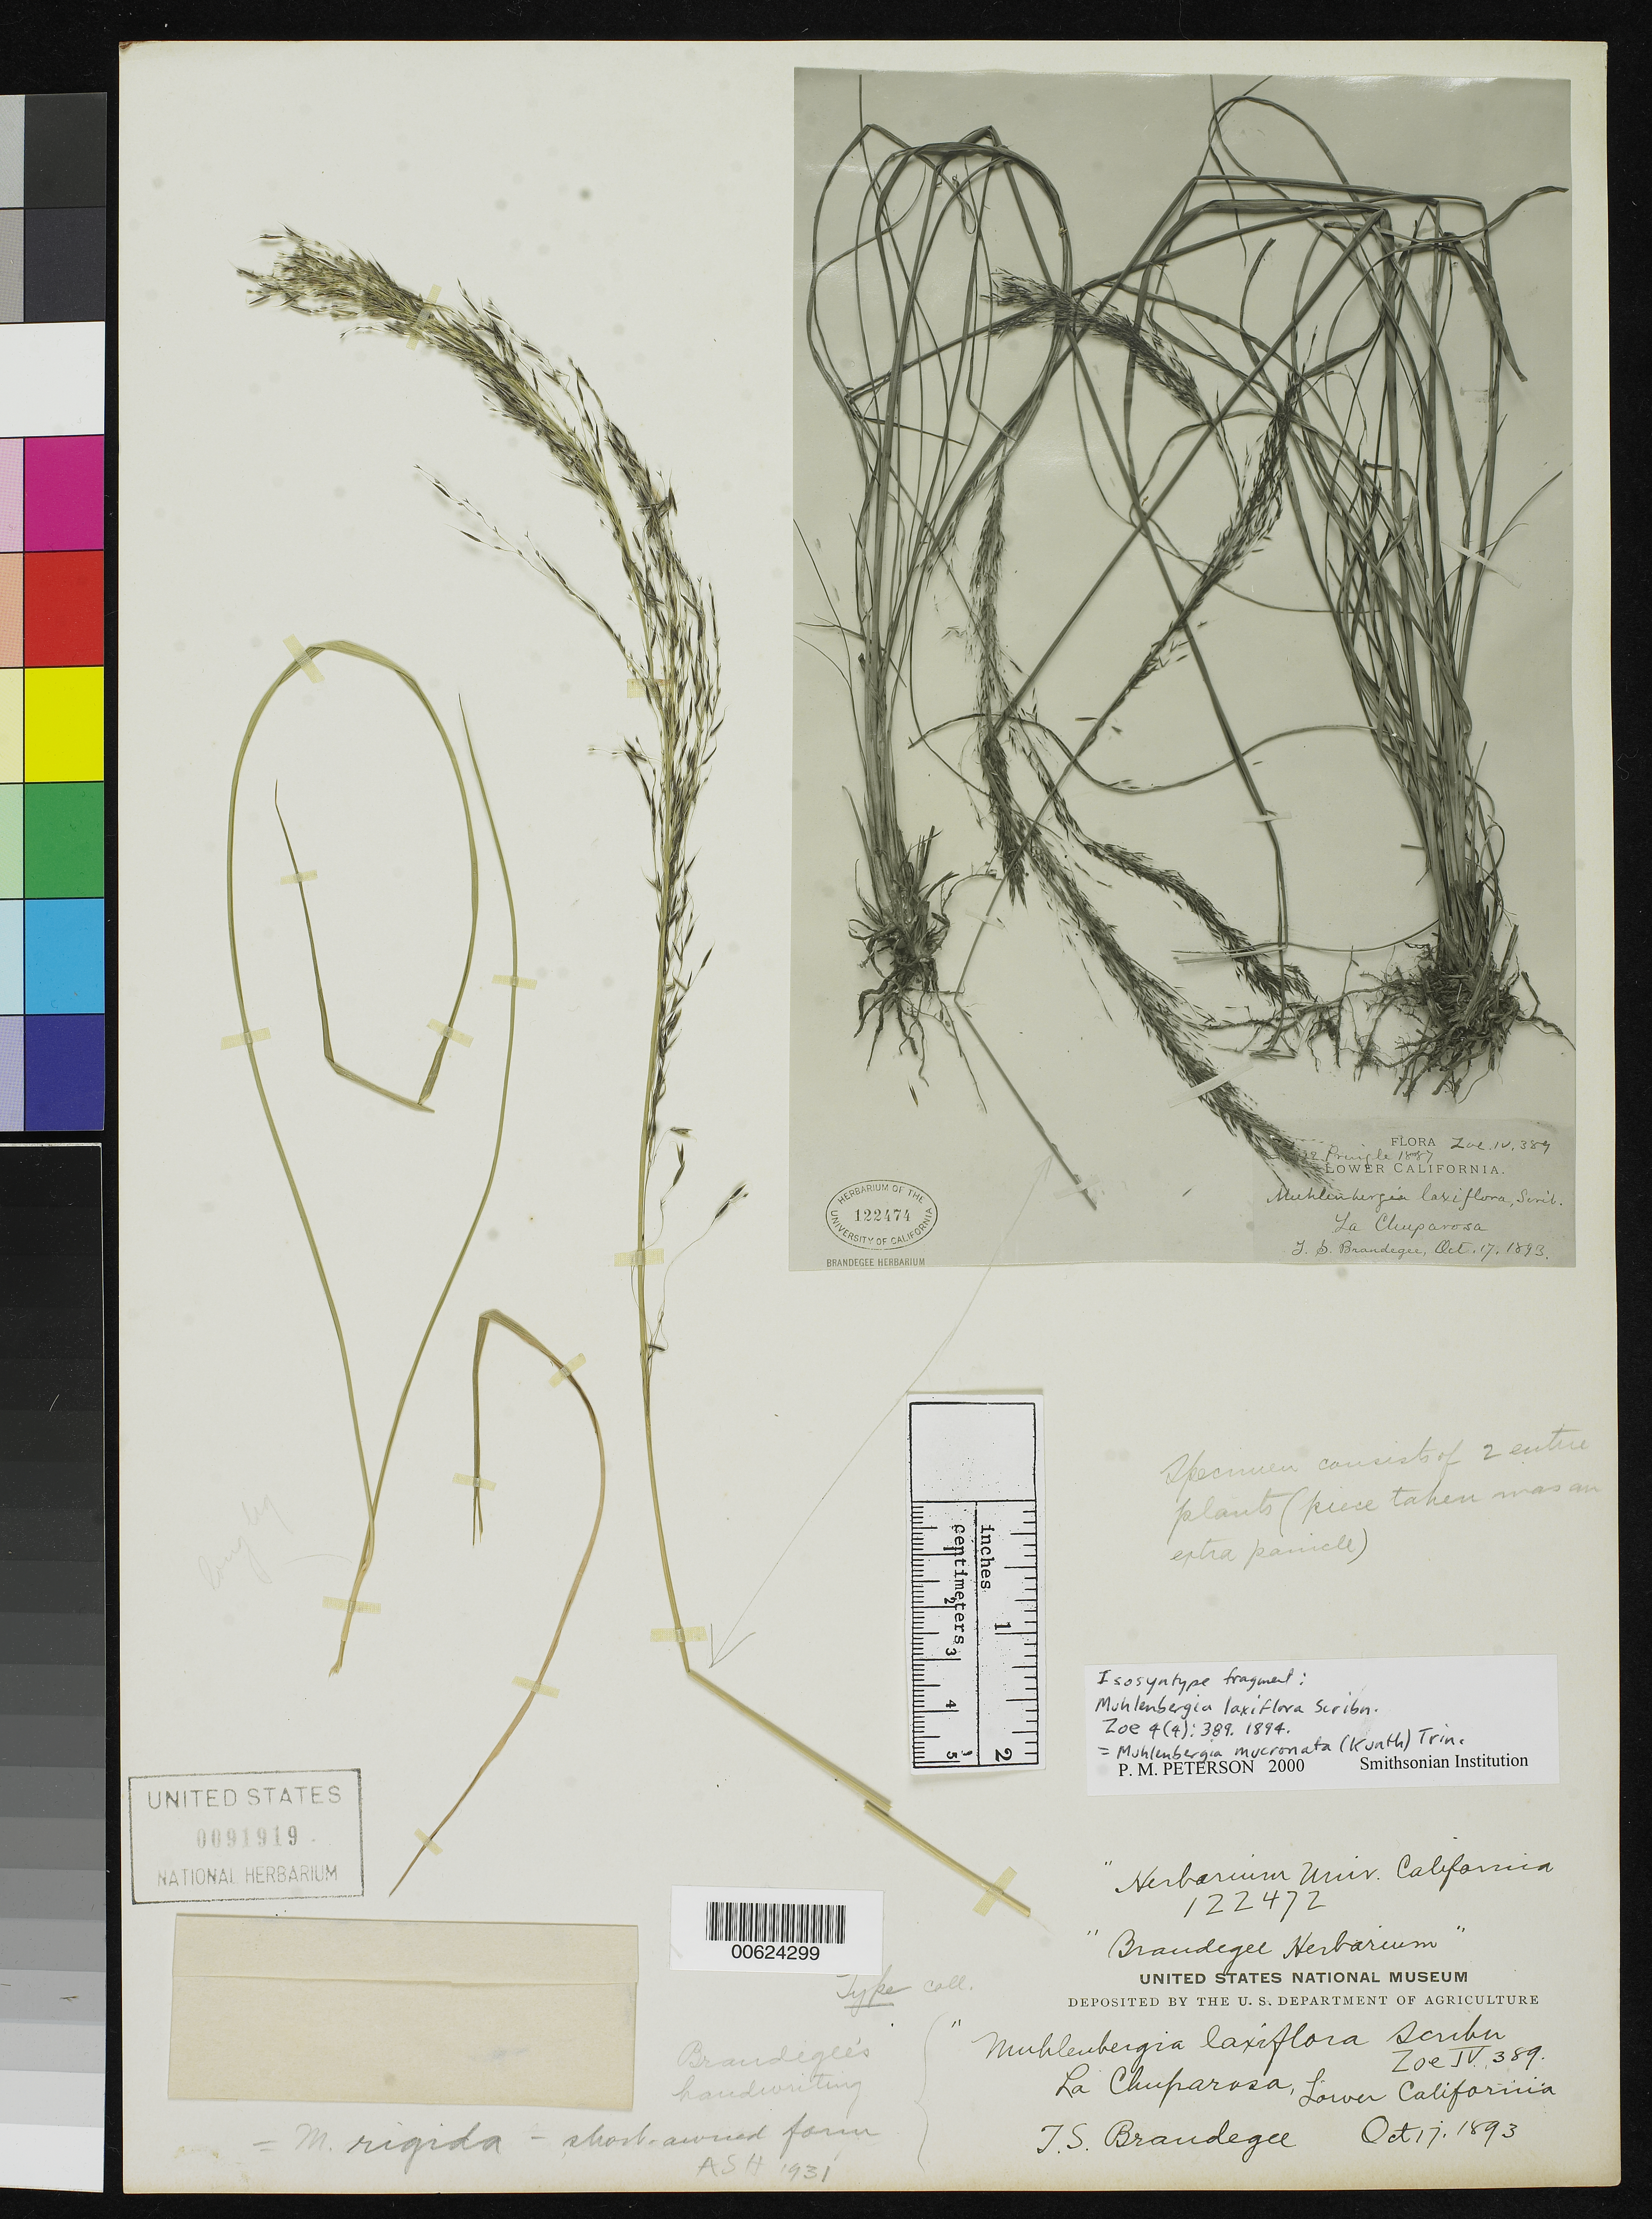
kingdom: Plantae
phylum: Tracheophyta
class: Liliopsida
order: Poales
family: Poaceae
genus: Muhlenbergia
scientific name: Muhlenbergia laxiflora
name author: Scribn.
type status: Type Fragment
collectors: T. S. Brandegee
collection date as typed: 17 Oct 1893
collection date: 1893-10-17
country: Mexico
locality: Lower California, La Chuparosa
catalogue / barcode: US 91919